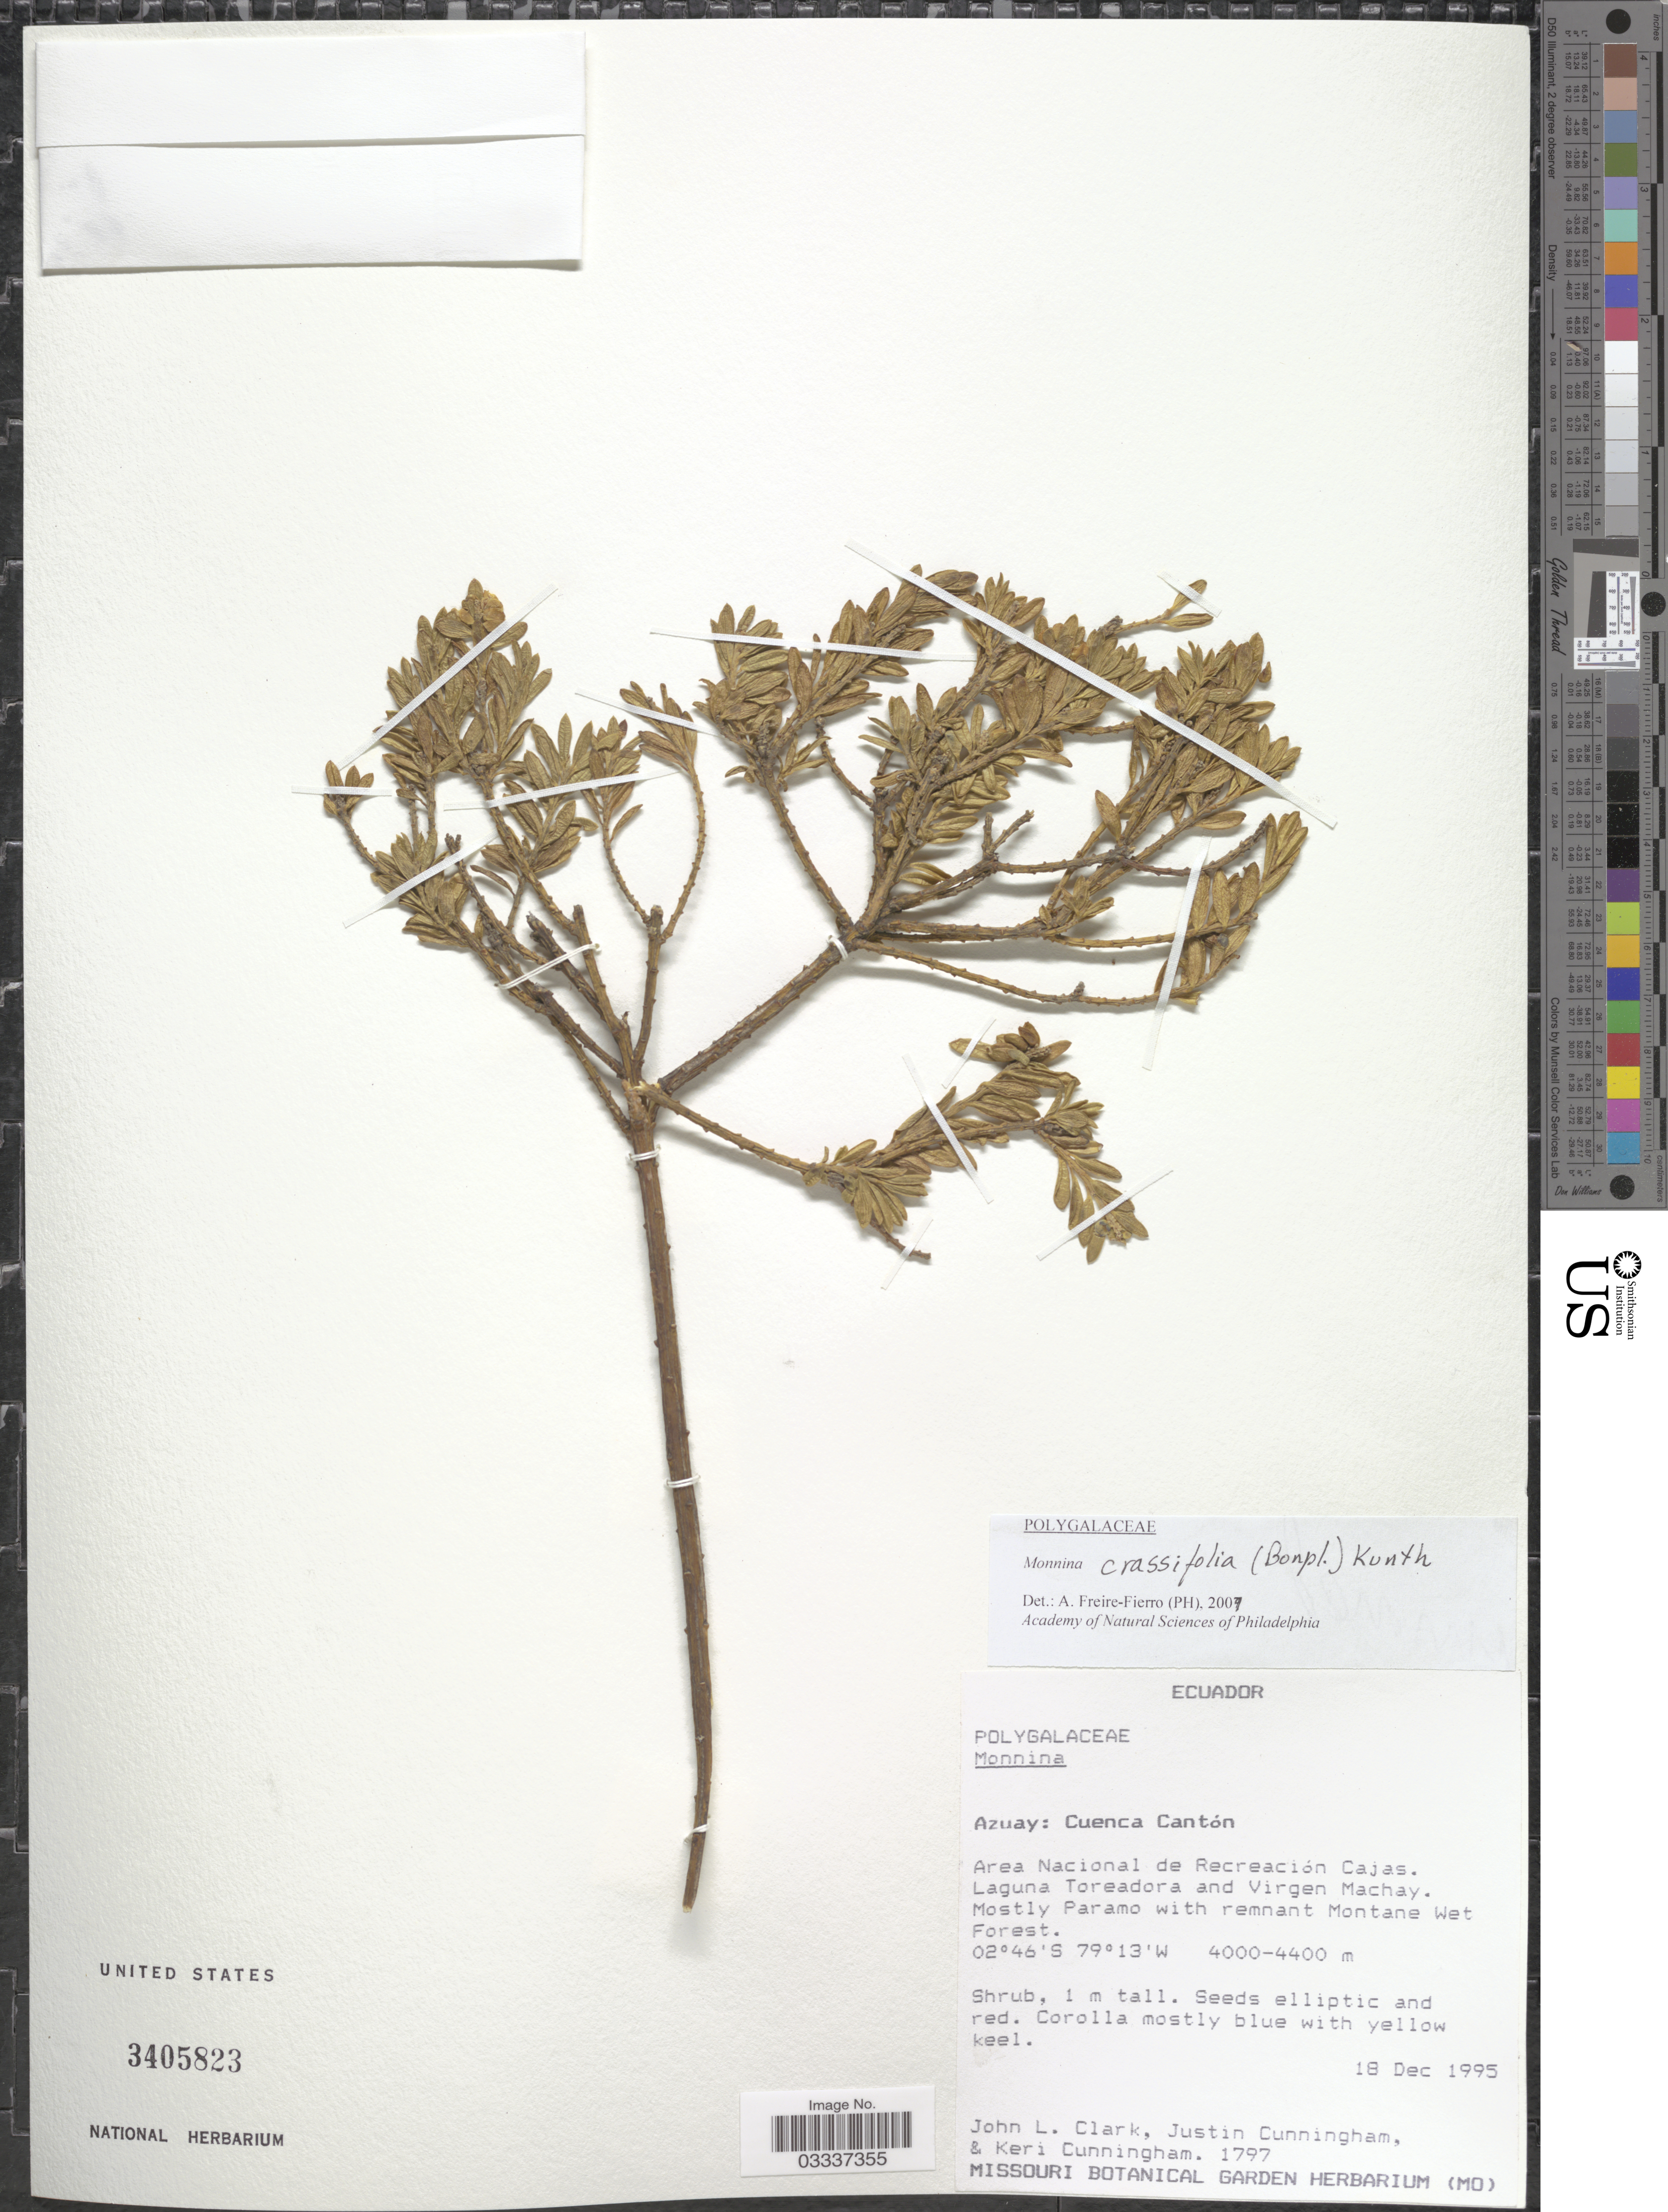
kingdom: Plantae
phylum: Tracheophyta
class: Magnoliopsida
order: Fabales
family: Polygalaceae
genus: Monnina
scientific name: Monnina crassifolia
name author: (Bonpl.) Kunth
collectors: J. L. Clark, J. Cunningham & K. Cunningham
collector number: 1797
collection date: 1995-12-18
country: Ecuador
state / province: Azuay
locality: Cuenca Cantón, Area Nacional de Recreación Cajas. Laguna Toreadora and Virgen Machay.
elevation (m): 4000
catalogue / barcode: US 3405823